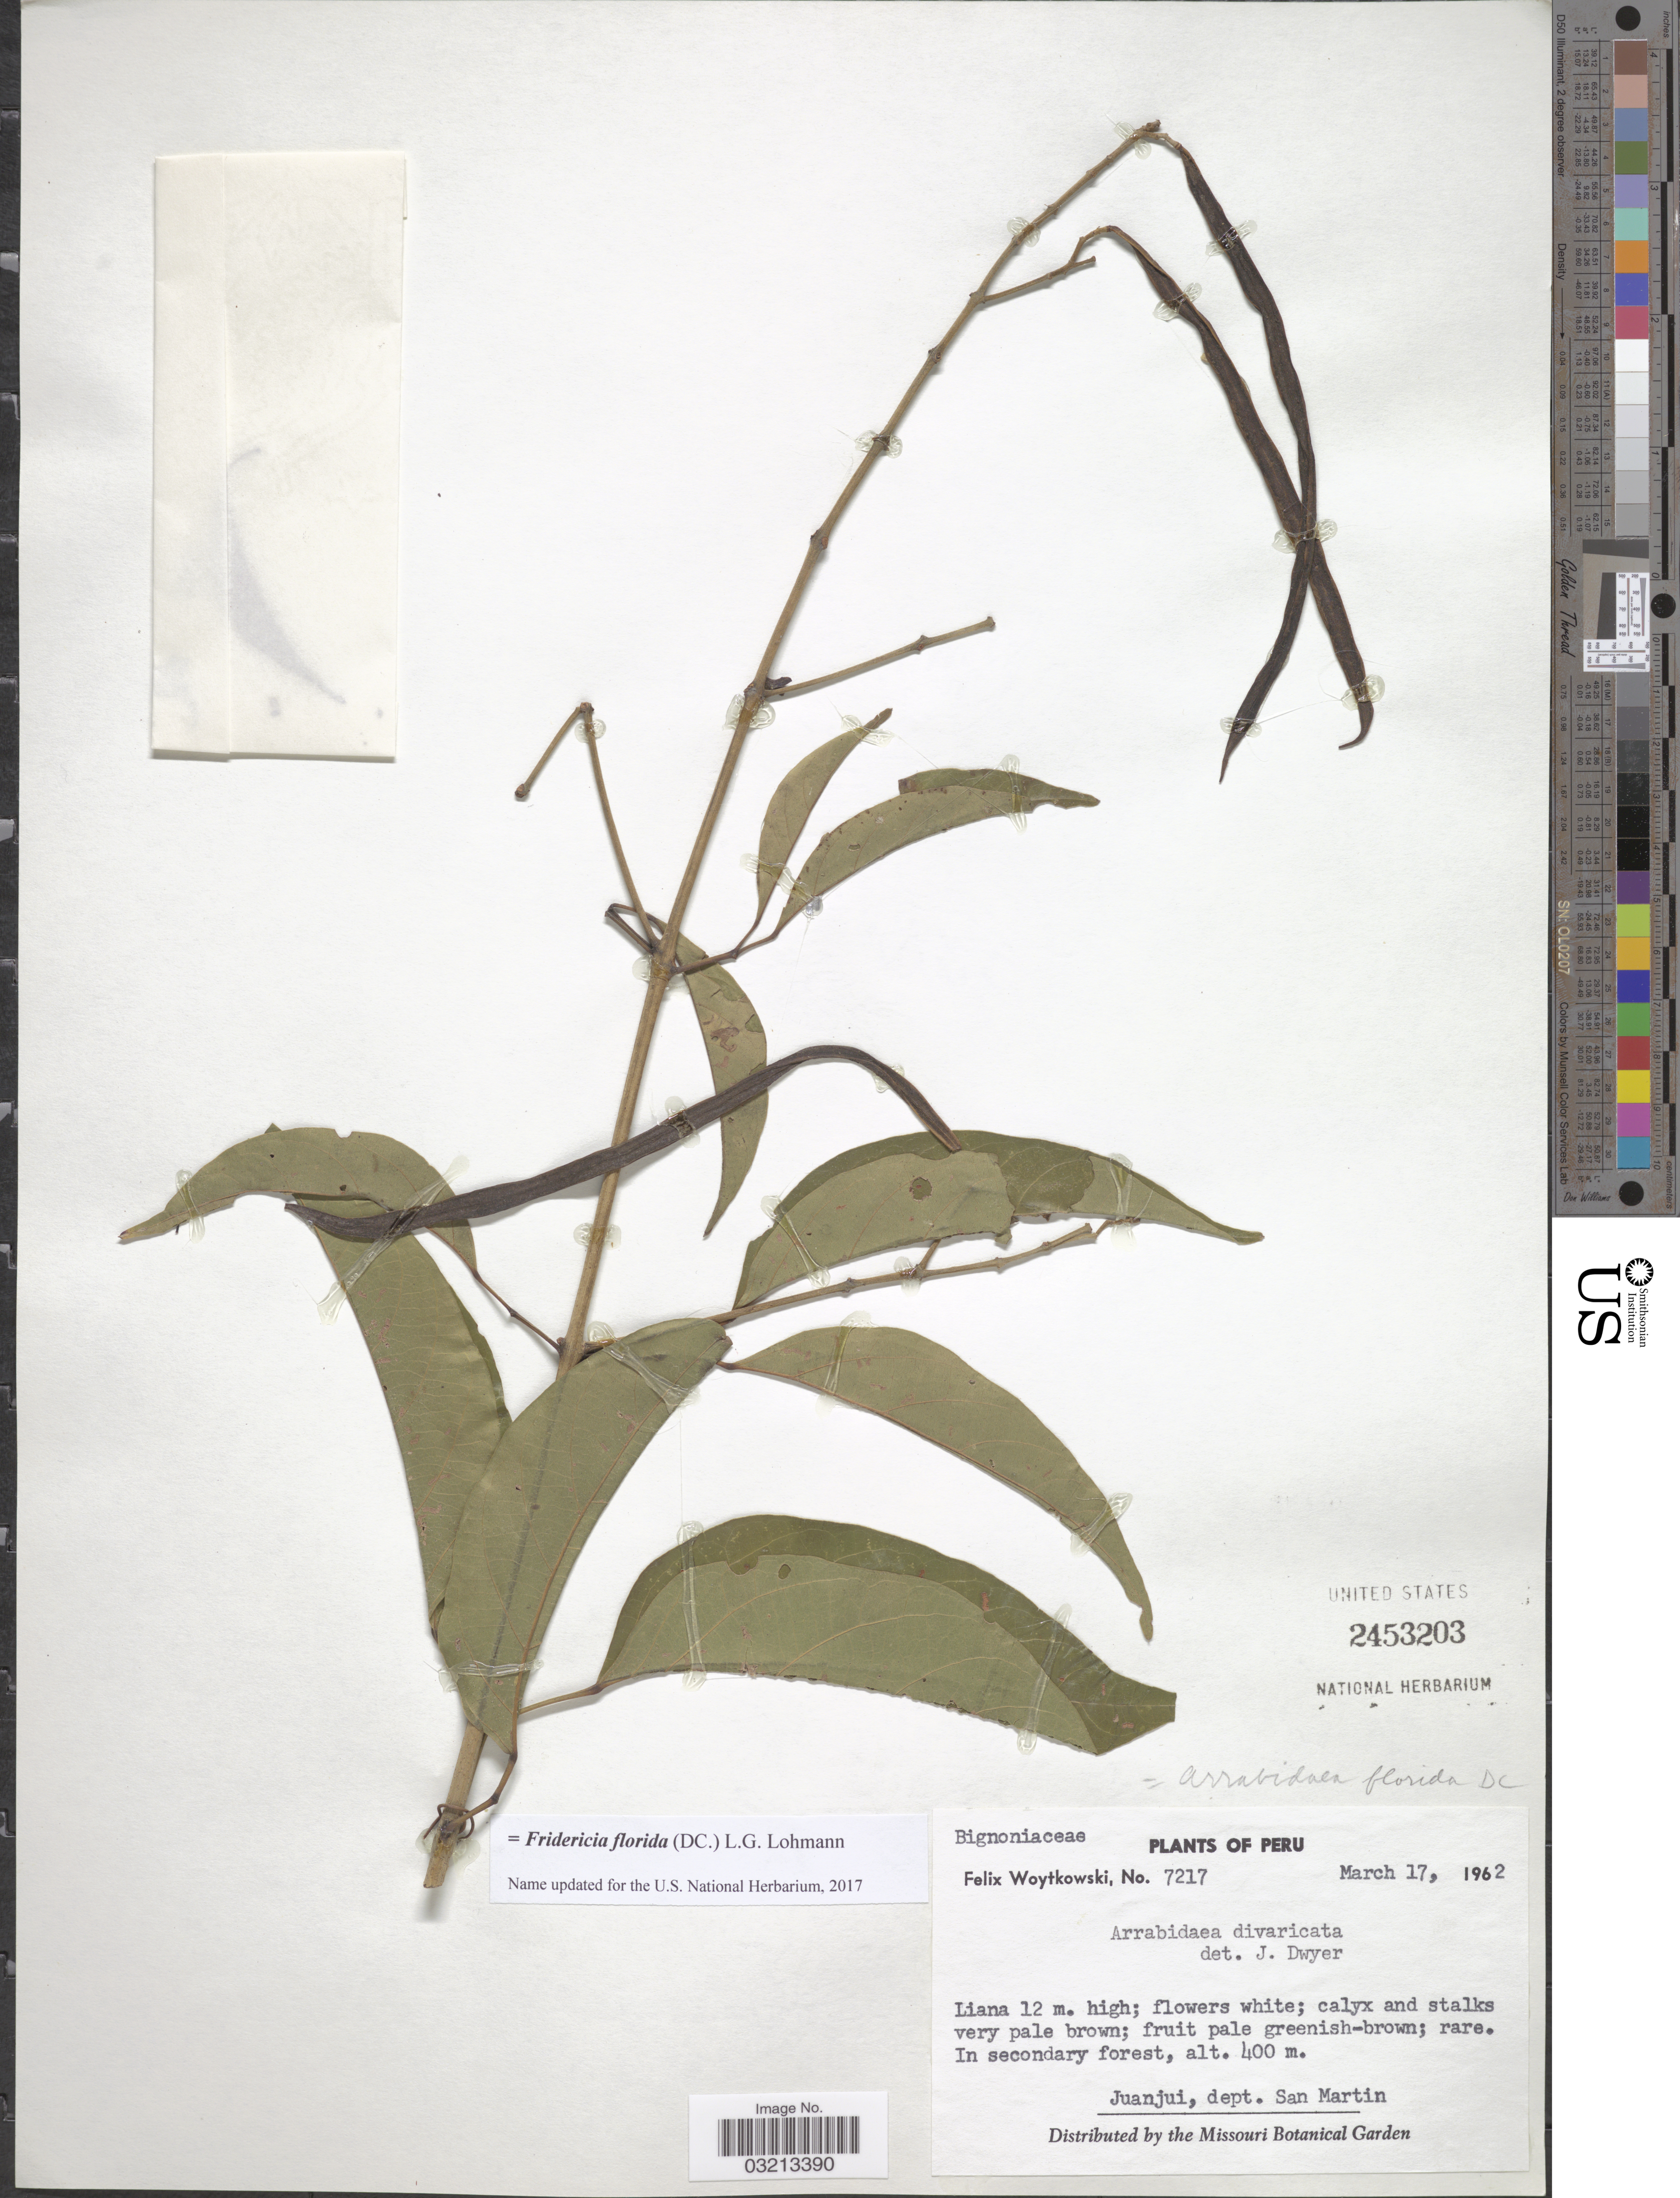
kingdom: Plantae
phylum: Tracheophyta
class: Magnoliopsida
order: Lamiales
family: Bignoniaceae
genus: Fridericia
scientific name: Fridericia florida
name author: (DC.) L.G. Lohmann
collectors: F. Woytkowski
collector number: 7217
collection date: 1962-03-17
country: Peru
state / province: San Martín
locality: Juanjui, dept. San Martin.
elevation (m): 400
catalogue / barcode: US 2453203